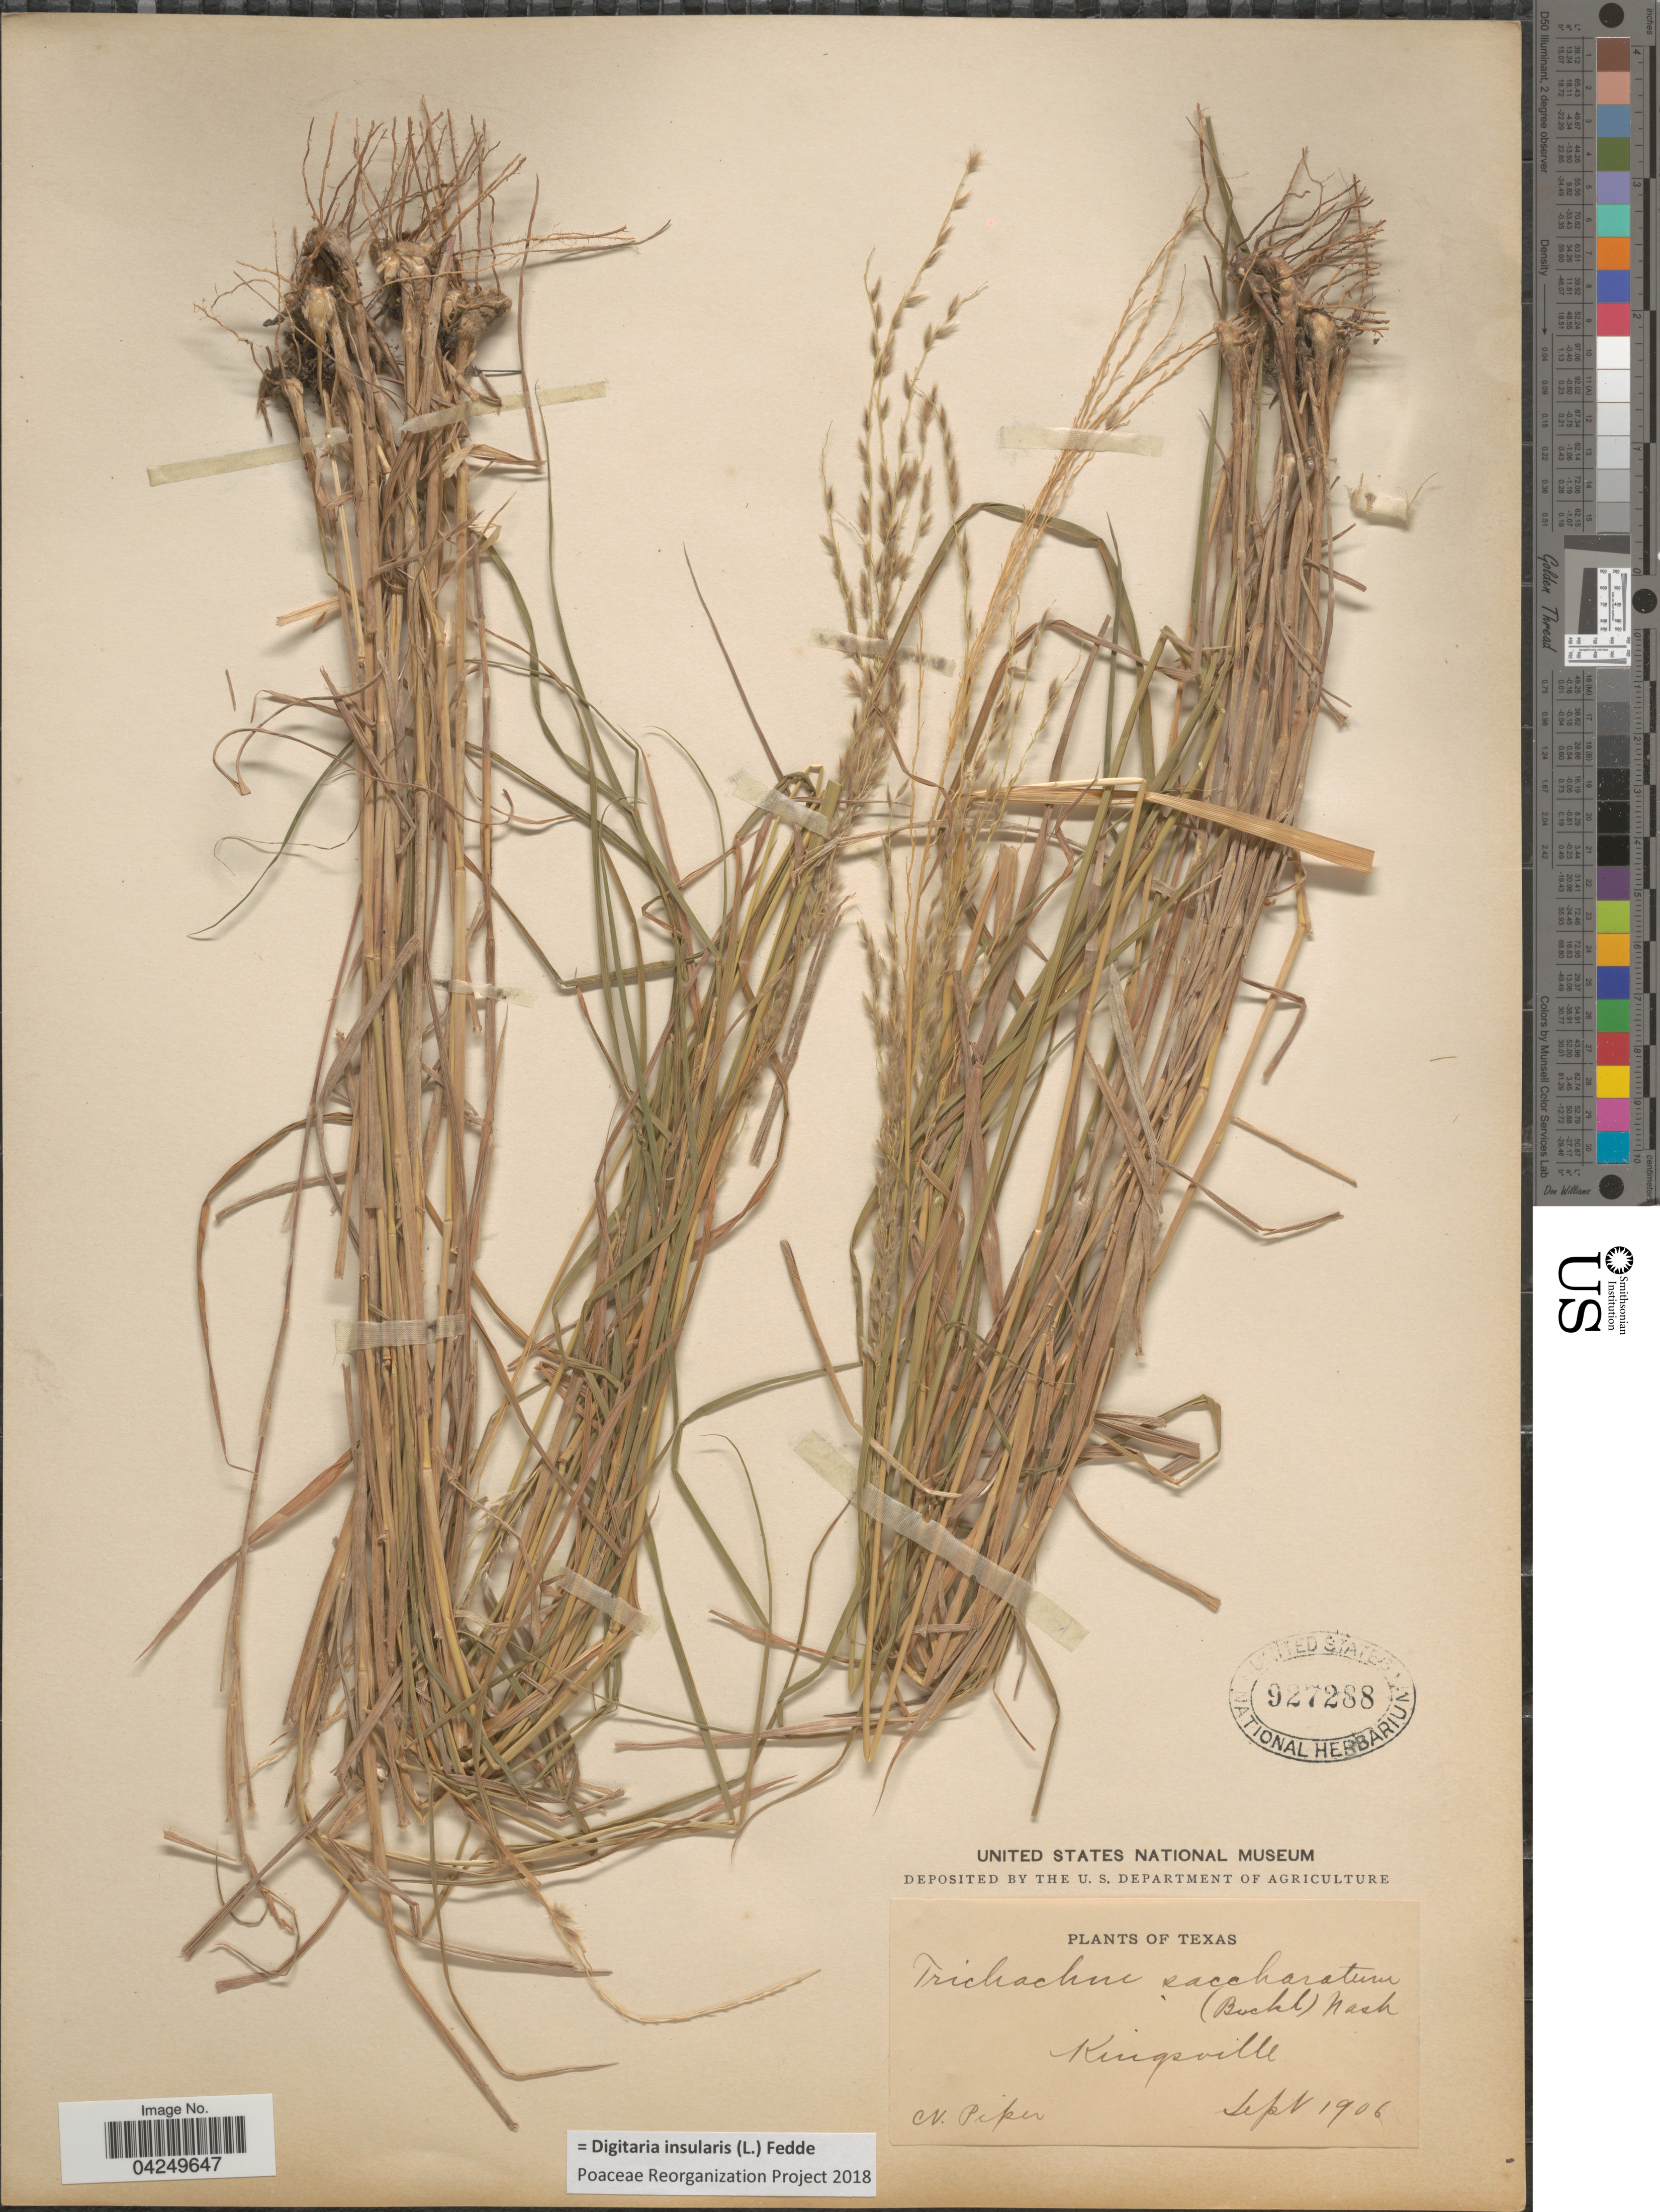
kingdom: Plantae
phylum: Tracheophyta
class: Liliopsida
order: Poales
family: Poaceae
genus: Digitaria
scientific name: Digitaria insularis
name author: (L.) Fedde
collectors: C. V. Piper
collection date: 1906-09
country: United States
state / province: Texas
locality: Kingsville.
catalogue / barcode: US 927288